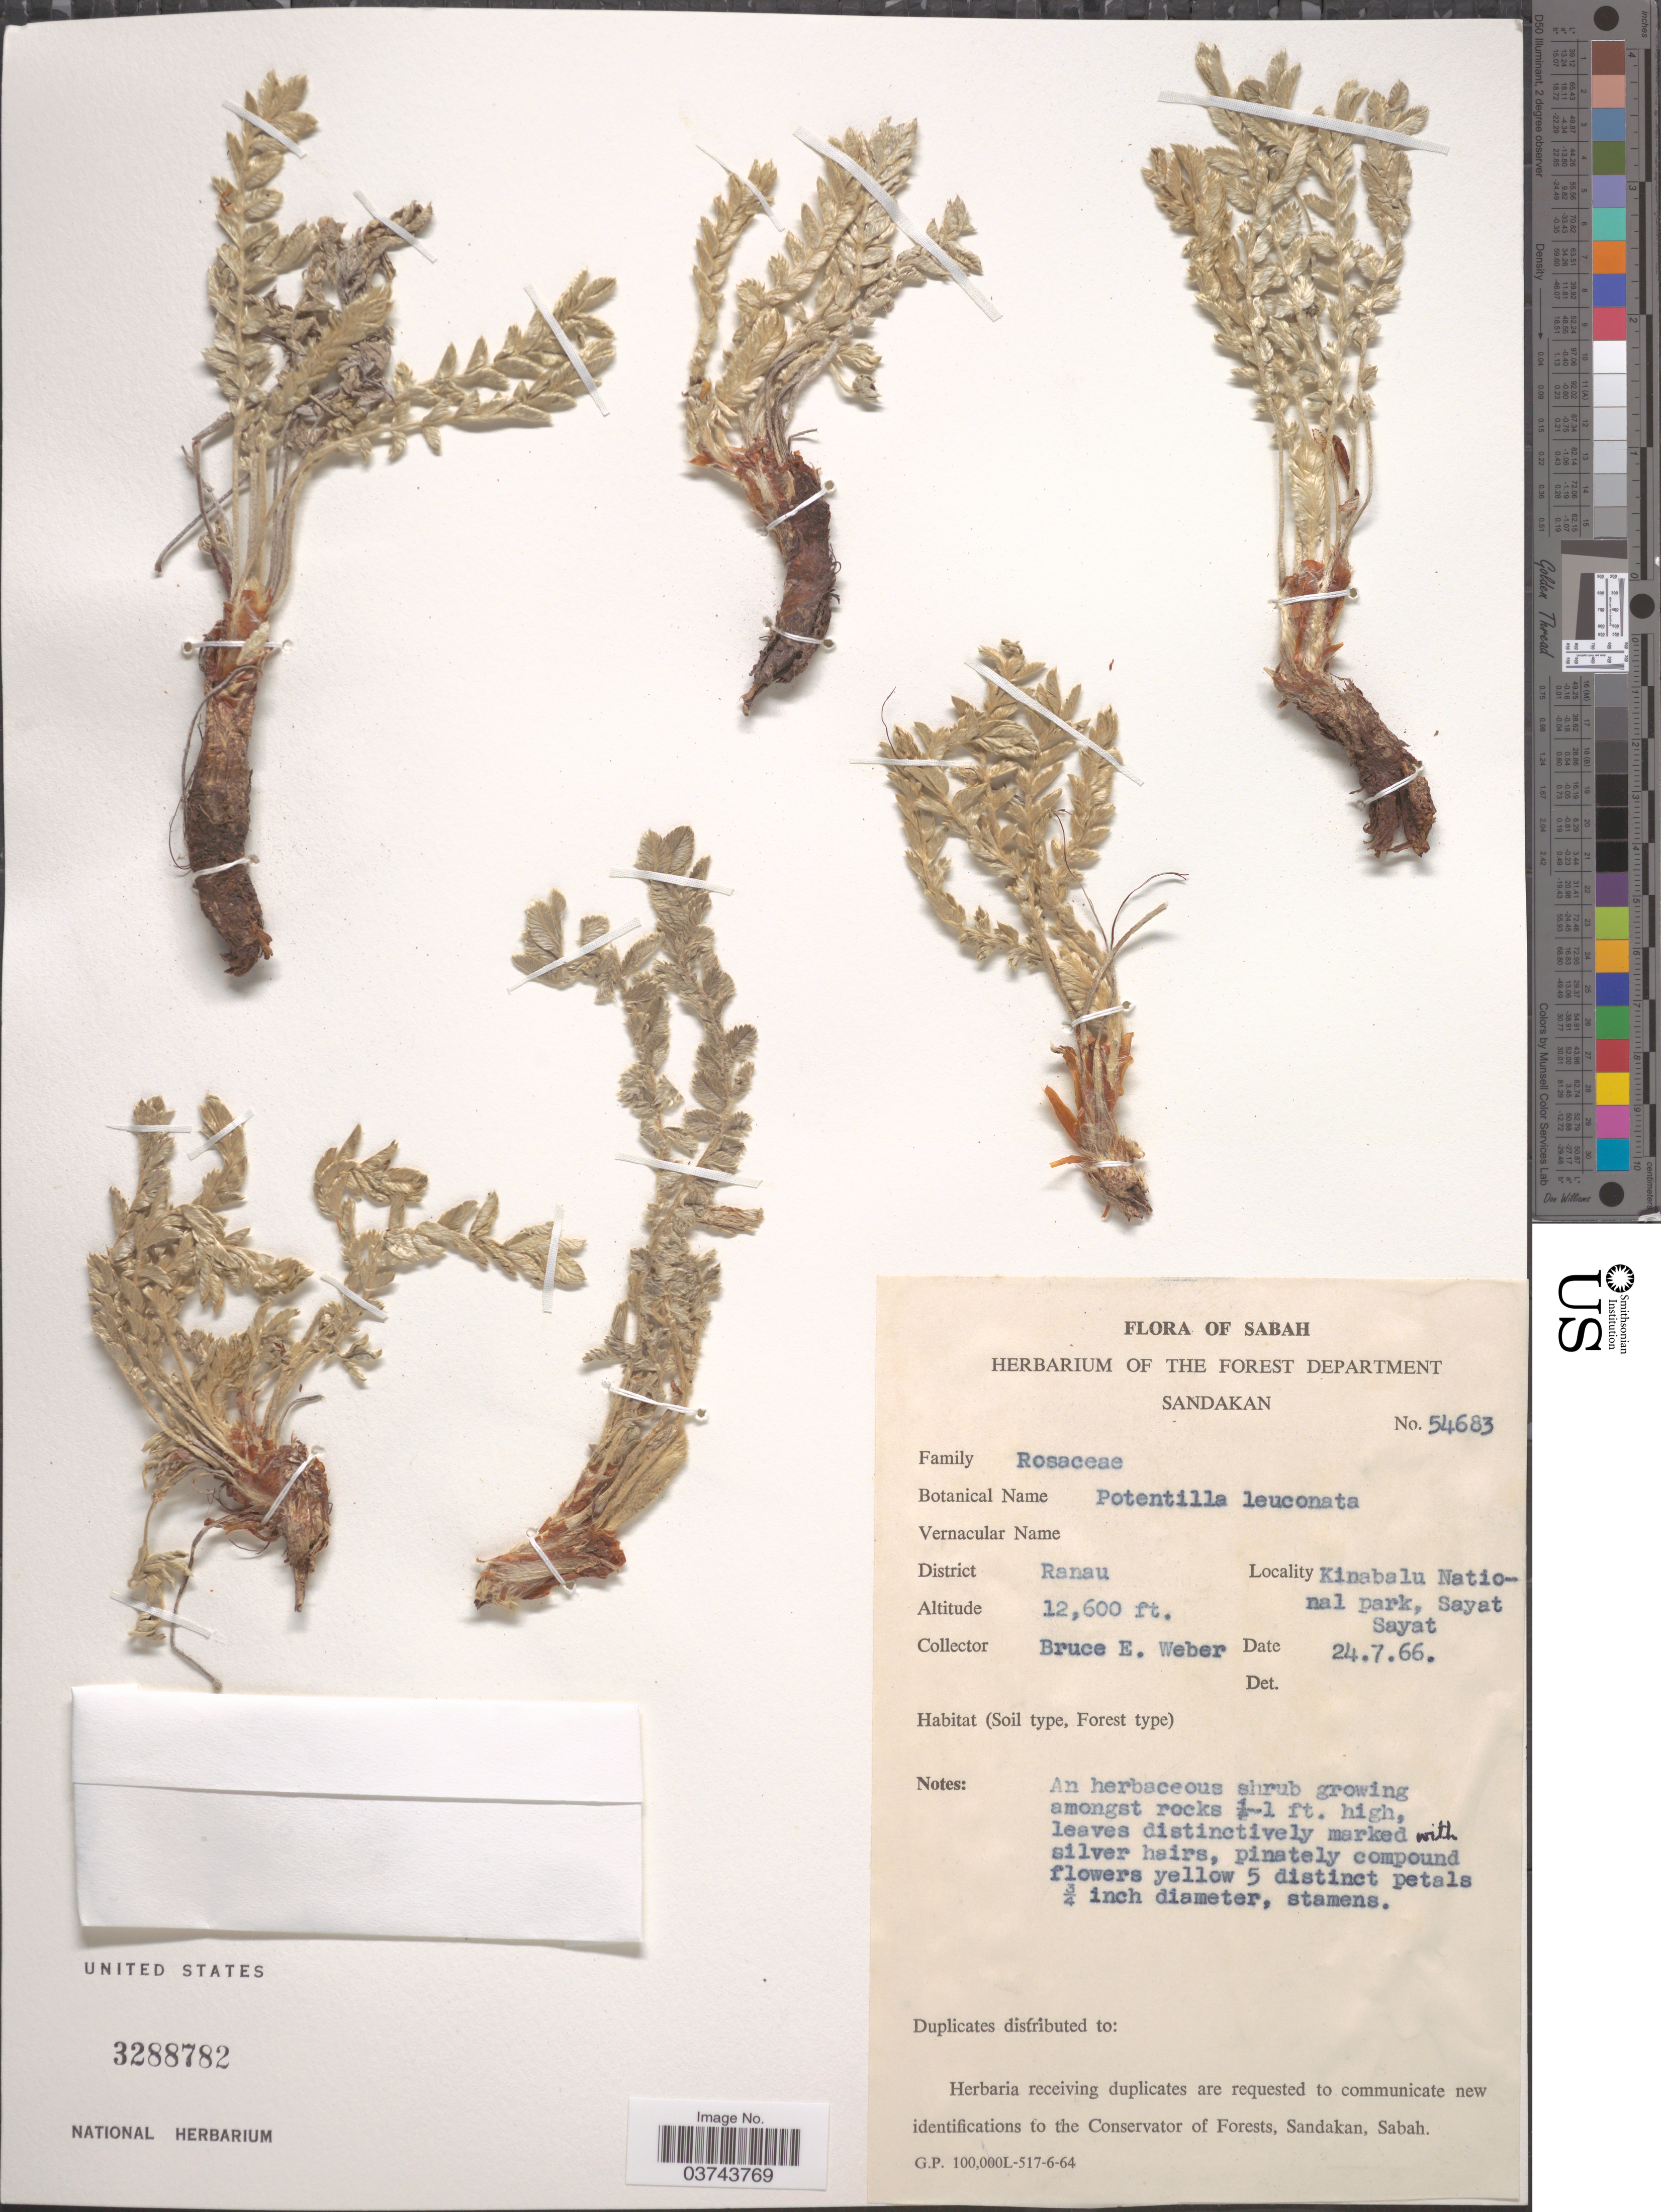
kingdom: Plantae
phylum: Tracheophyta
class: Magnoliopsida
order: Rosales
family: Rosaceae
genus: Potentilla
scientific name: Potentilla leuconota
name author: D. Don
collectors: B. E. Weber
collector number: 54683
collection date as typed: Transcribed d/m/y: 24/7/66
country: Malaysia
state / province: Sabah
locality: Sandakan [unsure placement]. District Ranau. Kinabalu National park, Sayat Sayat.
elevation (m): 3840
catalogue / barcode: US 3288782